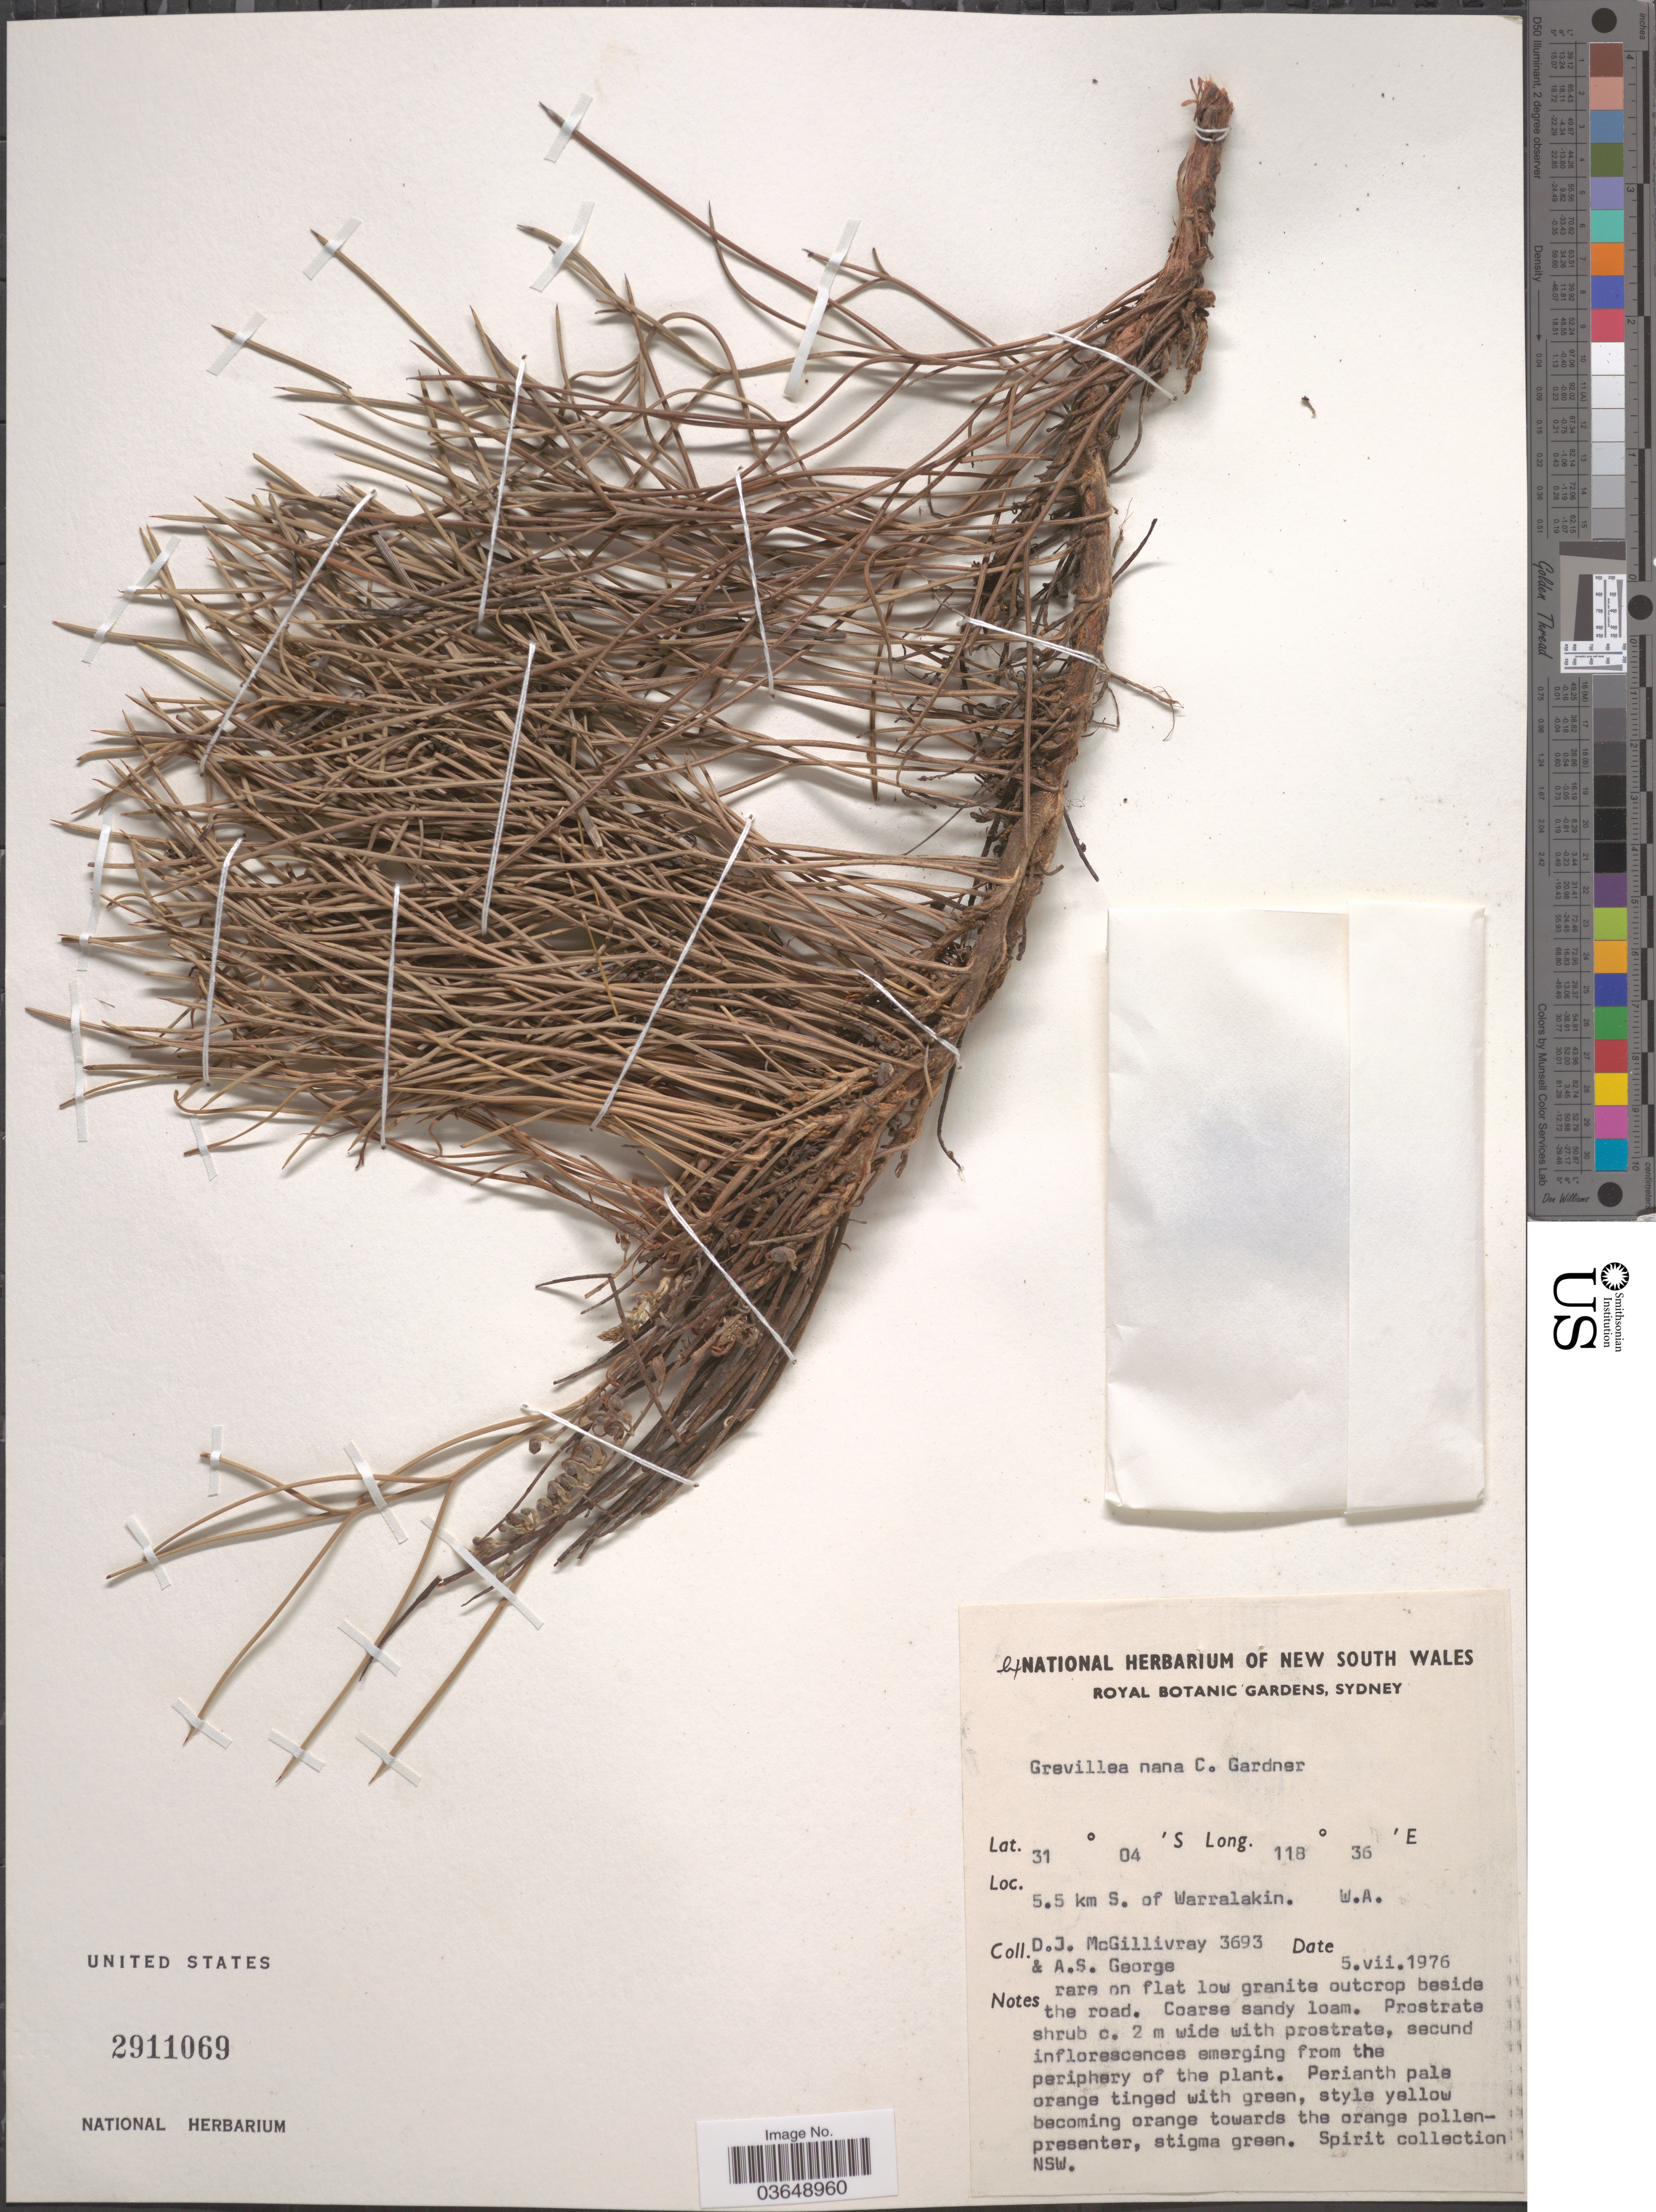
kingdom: Plantae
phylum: Tracheophyta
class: Magnoliopsida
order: Proteales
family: Proteaceae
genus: Grevillea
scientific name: Grevillea nana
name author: C.A. Gardner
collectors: D. J. McGillivray & A. S. George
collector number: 3693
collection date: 1976-07-05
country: Australia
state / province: Western Australia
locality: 5.5 km S. of Warralakin. W.A.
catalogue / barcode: US 2911069